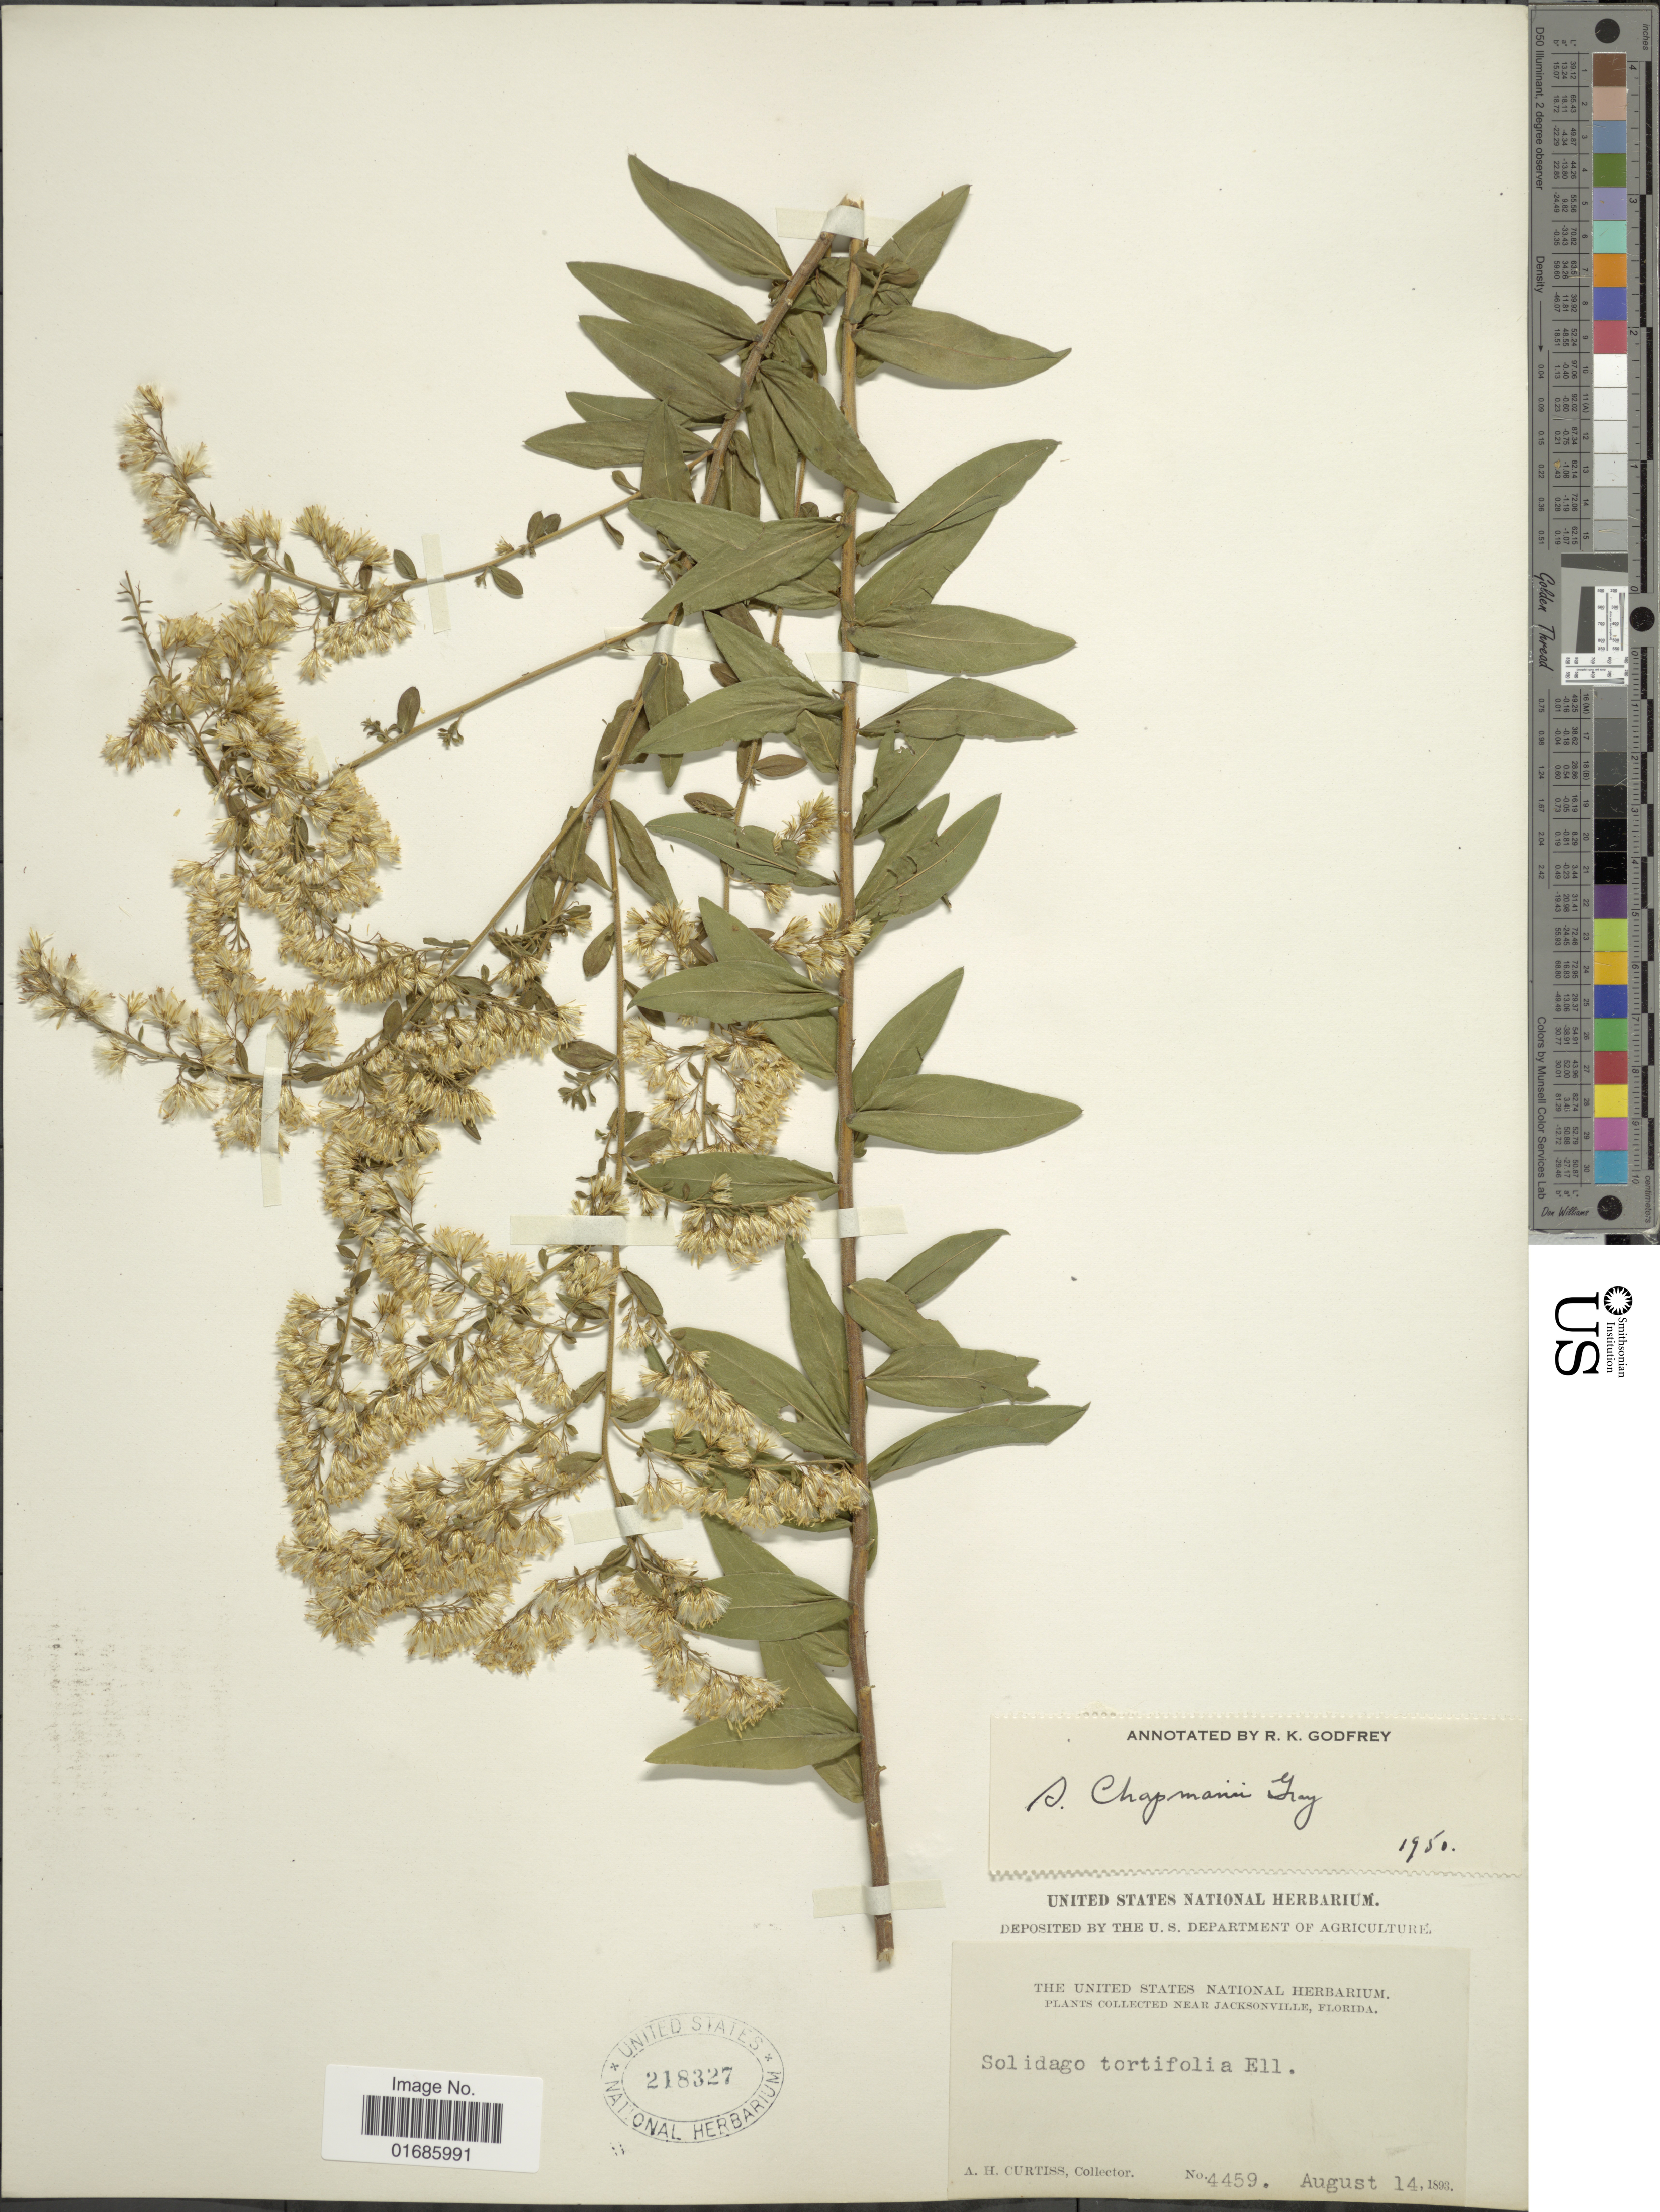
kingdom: Plantae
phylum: Tracheophyta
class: Magnoliopsida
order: Asterales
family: Asteraceae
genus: Solidago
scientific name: Solidago chapmanii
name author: Torr. & A. Gray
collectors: A. H. Curtiss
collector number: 4459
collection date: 1893-08-14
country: United States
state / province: Florida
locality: Near Jacksonville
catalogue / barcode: US 218327